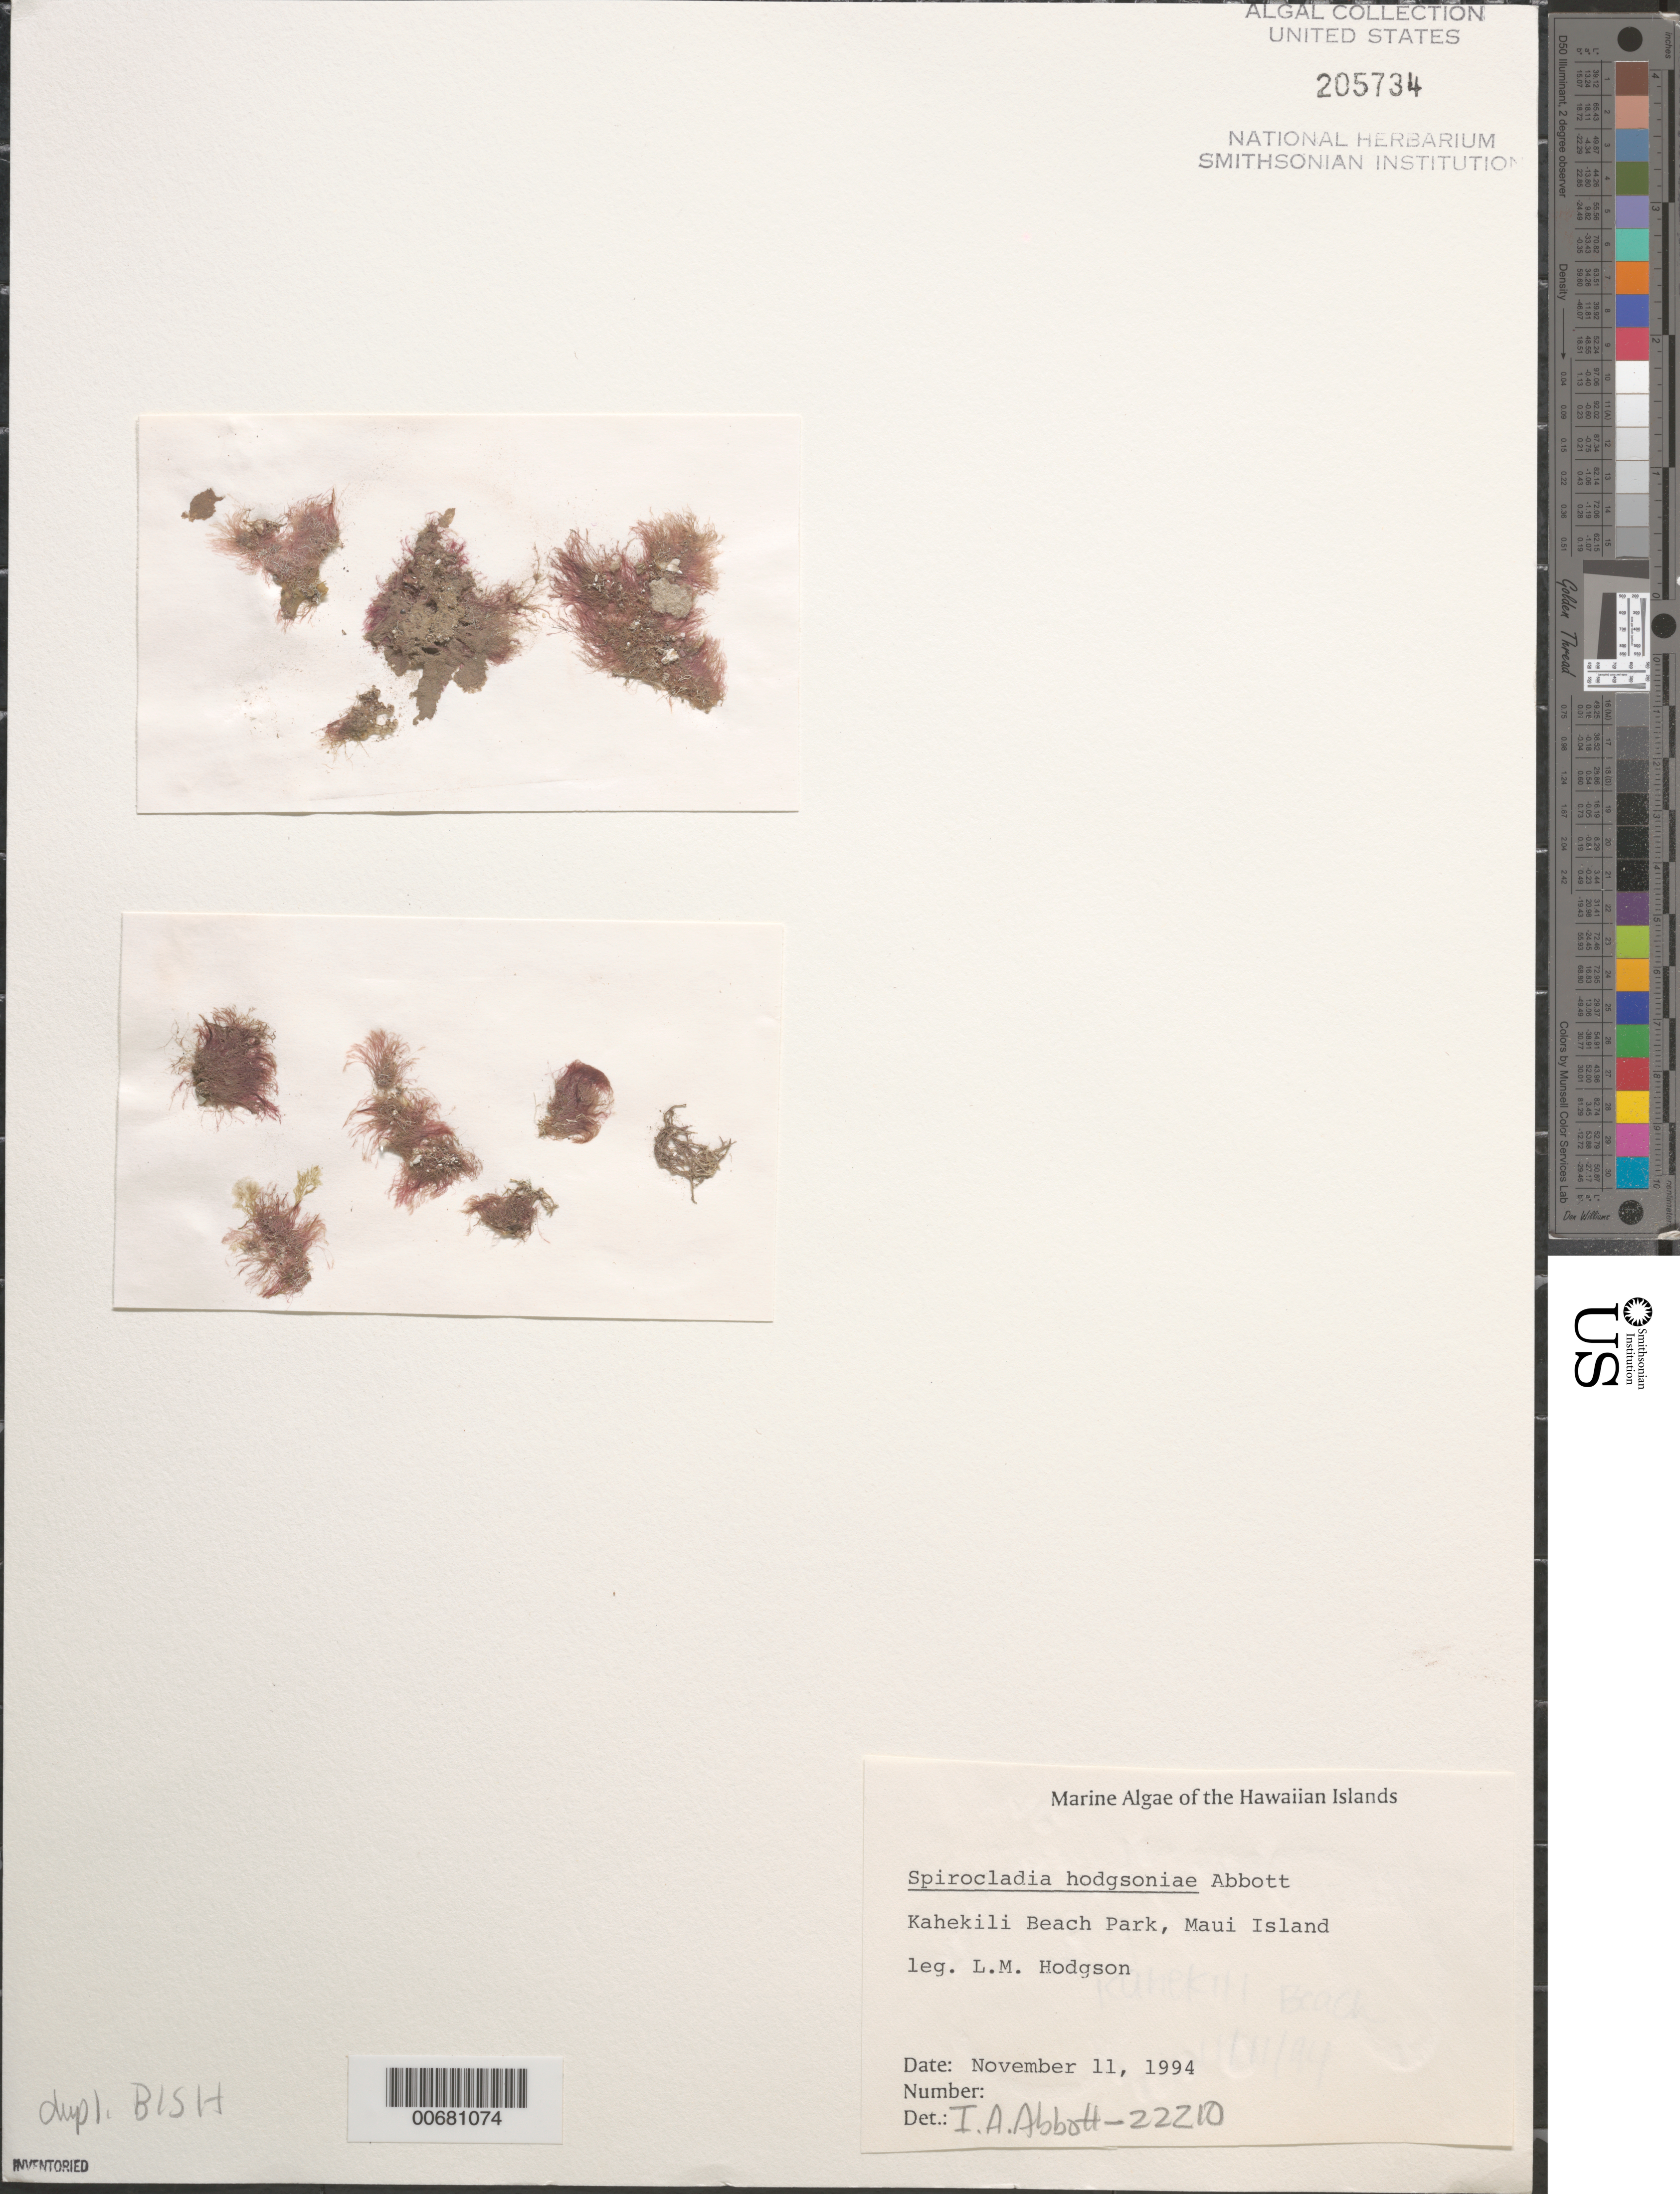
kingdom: Plantae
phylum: Rhodophyta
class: Florideophyceae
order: Ceramiales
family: Rhodomelaceae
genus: Spirocladia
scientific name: Spirocladia hodgsoniae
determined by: Abbott, Isabella A.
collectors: L. M. Hodgson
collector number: IAA 22210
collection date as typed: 11 Nov 1994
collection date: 1994-11-11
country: United States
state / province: Hawaii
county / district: Maui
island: Maui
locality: Kahekili Beach Park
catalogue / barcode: US 205734